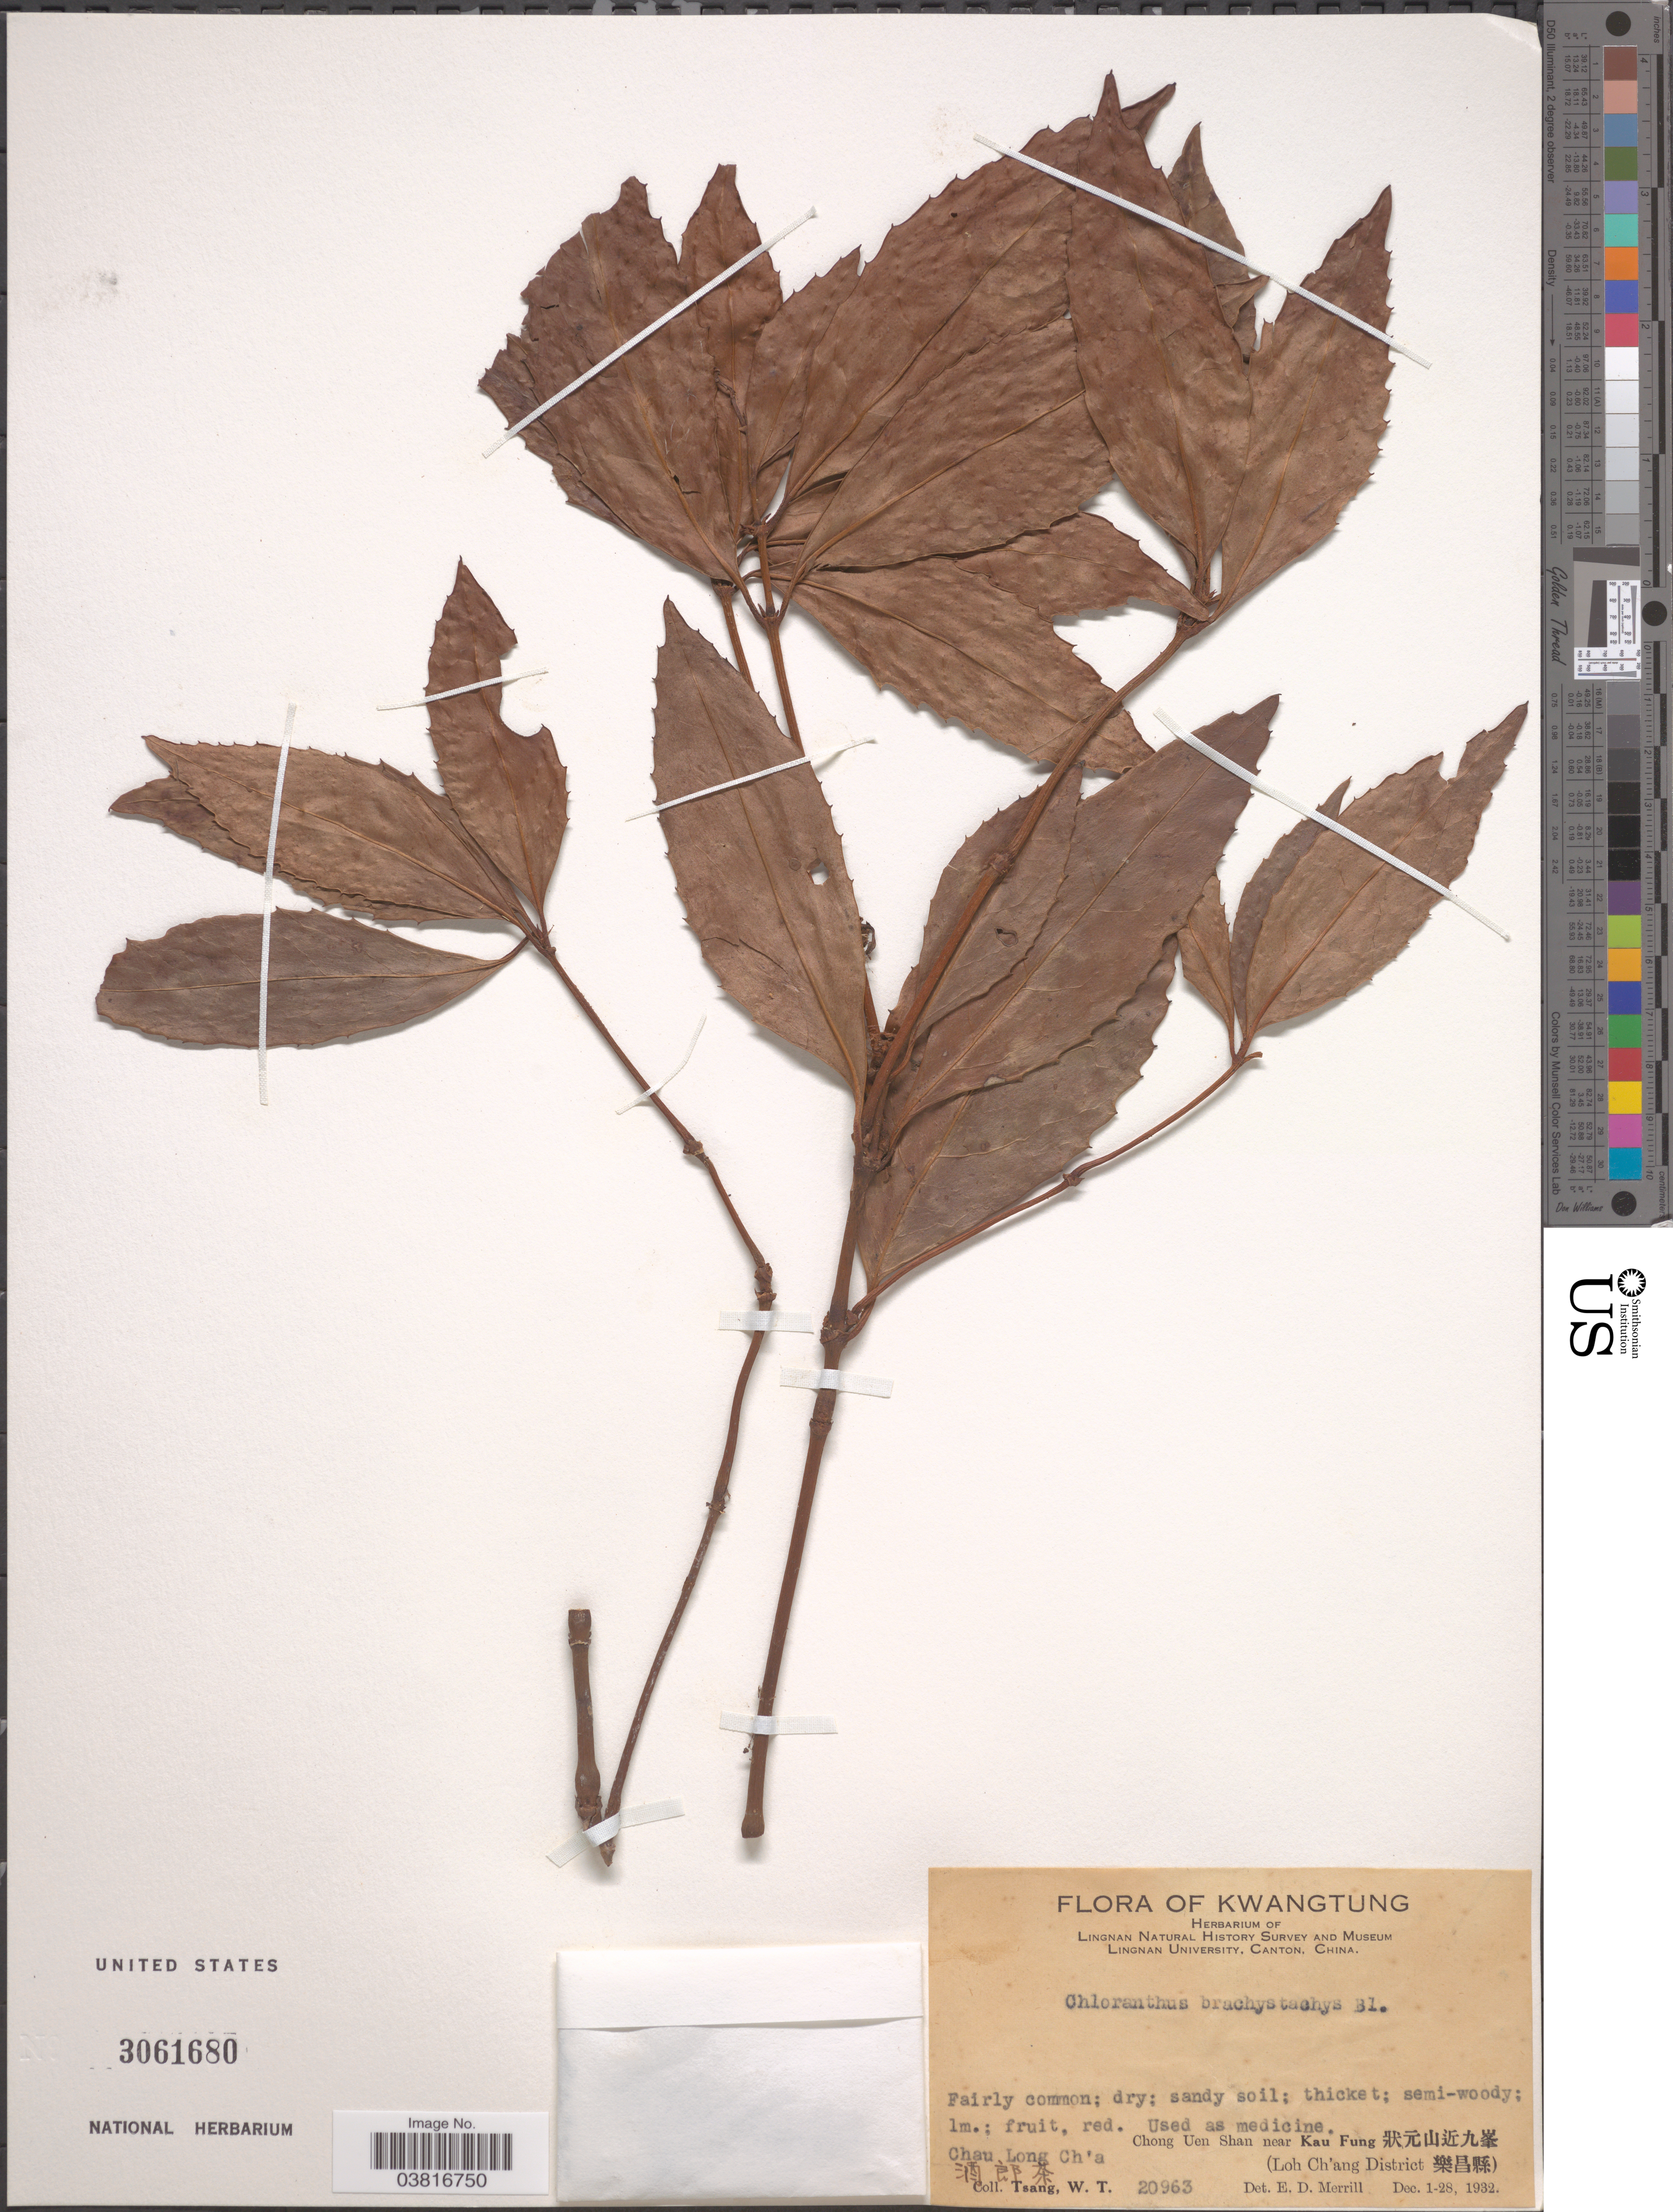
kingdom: Plantae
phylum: Tracheophyta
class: Magnoliopsida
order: Chloranthales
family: Chloranthaceae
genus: Chloranthus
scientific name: Chloranthus brachystachys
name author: Blume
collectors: W. T. Tsang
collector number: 20963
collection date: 1932-12-01/1932-12-28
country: China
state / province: Guangdong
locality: Kwangtung. Chau Long Ch'a. X. Chong Uen Shan near Kau Fung X. (Loh Ch'ang District X).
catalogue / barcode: US 3061680